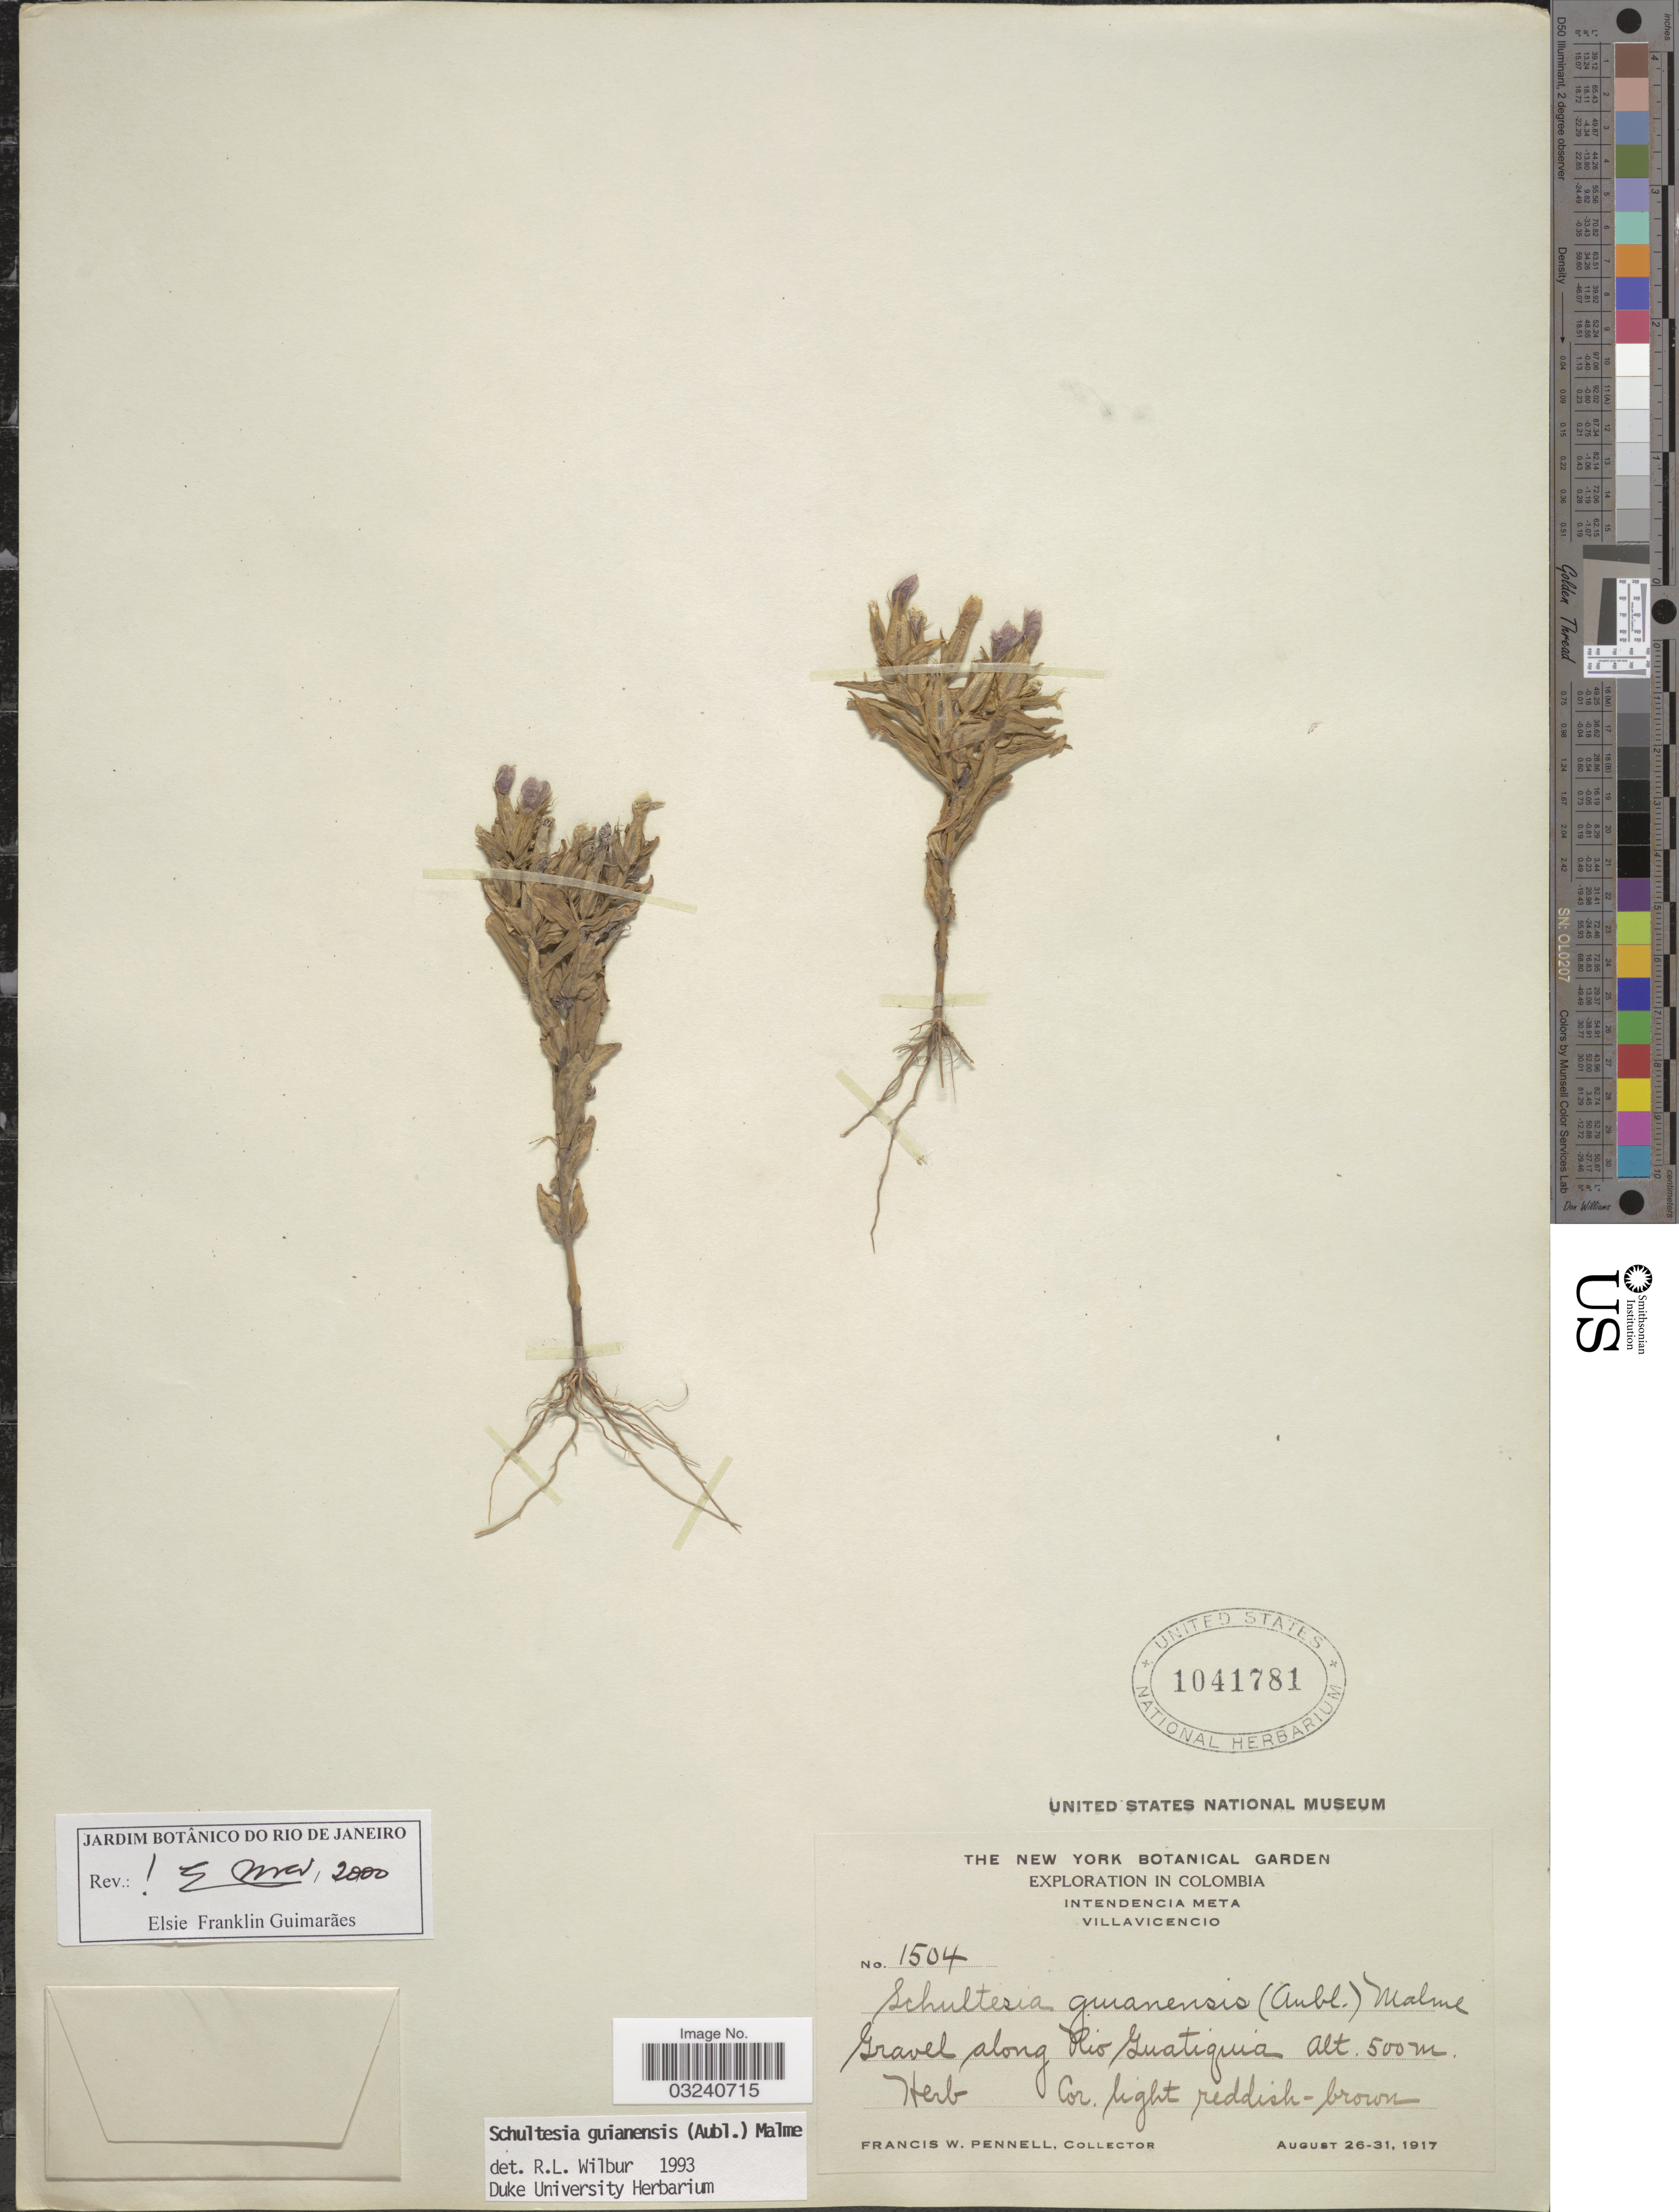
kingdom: Plantae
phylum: Tracheophyta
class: Magnoliopsida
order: Gentianales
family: Gentianaceae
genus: Schultesia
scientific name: Schultesia guianensis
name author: (Aubl.) Malme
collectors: F. W. Pennell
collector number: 1504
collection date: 1917-08-26/1917-08-31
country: Colombia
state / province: Meta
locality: Intendencia Meta. Villavicencio. Gravel along Rio Guatiquia.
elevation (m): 500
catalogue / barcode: US 1041781